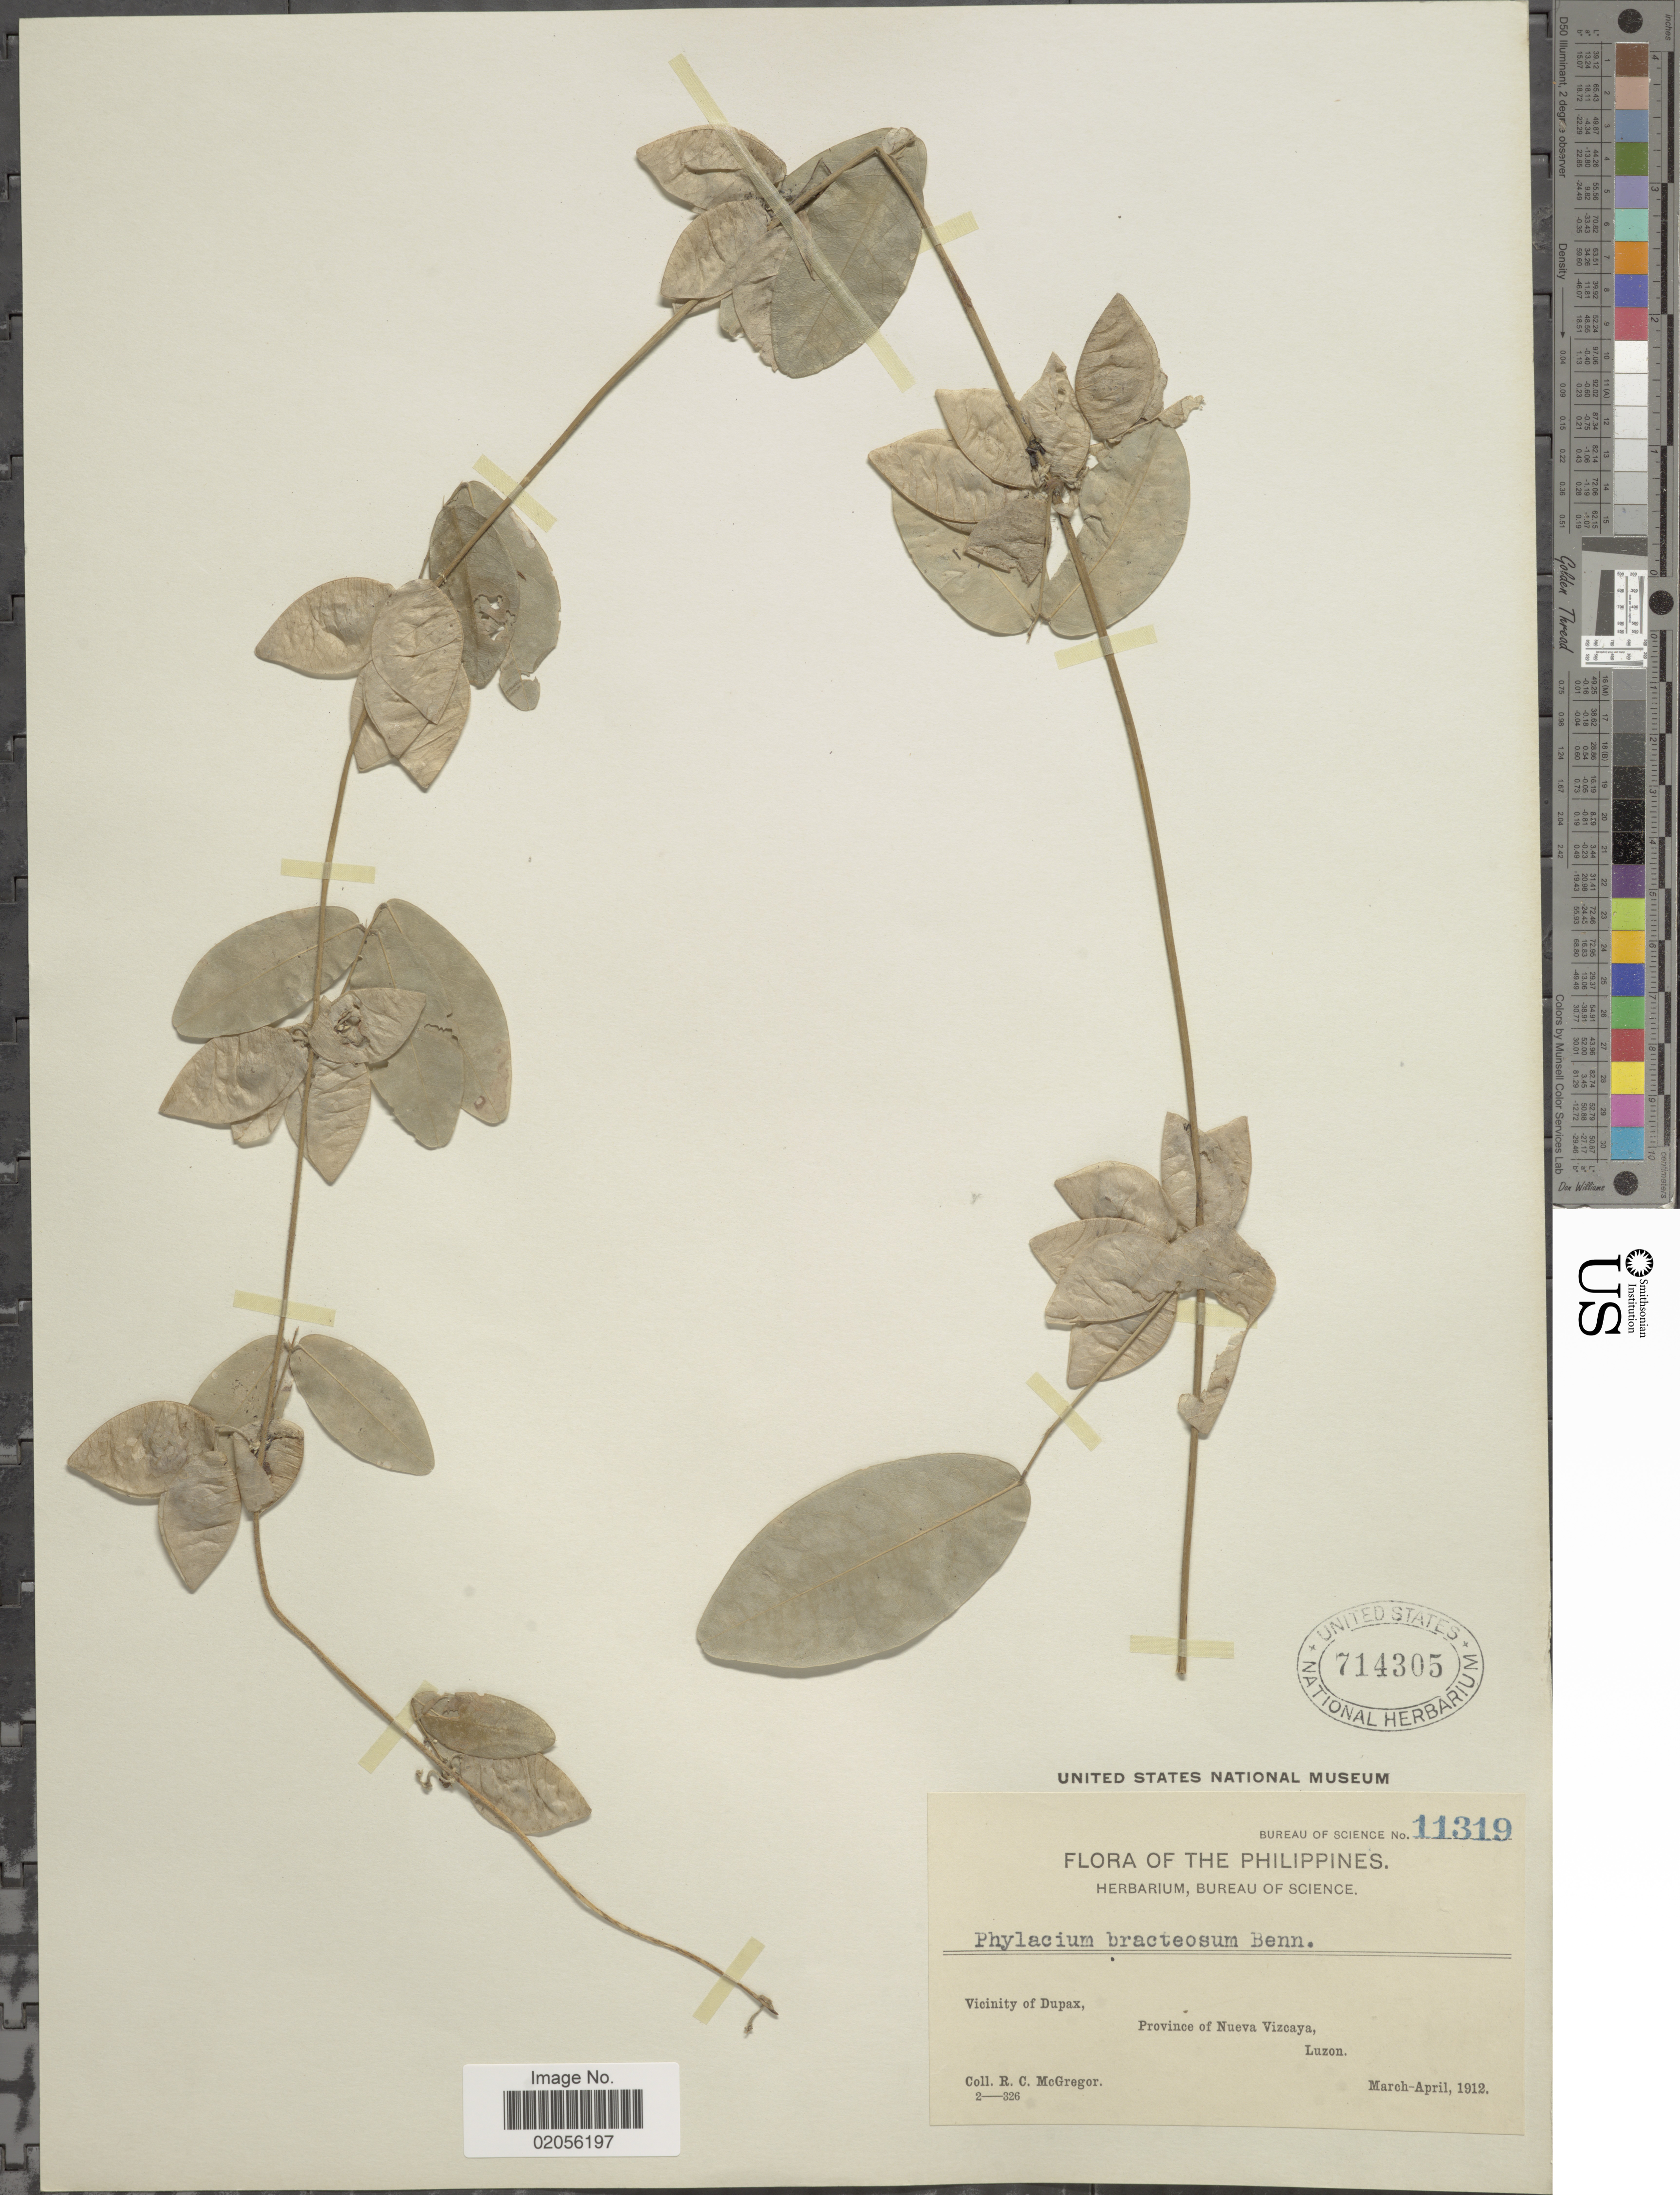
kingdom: Plantae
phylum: Tracheophyta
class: Magnoliopsida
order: Fabales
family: Fabaceae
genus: Phylacium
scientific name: Phylacium bracteosum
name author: Benn.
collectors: R. C. McGregor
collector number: Bureau of Science 11319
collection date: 1912-03/1912-04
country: Philippines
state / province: Cagayan Valley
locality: Vicinity of Dupax, Province of Nueva Vizcaya, Luzon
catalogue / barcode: US 714305